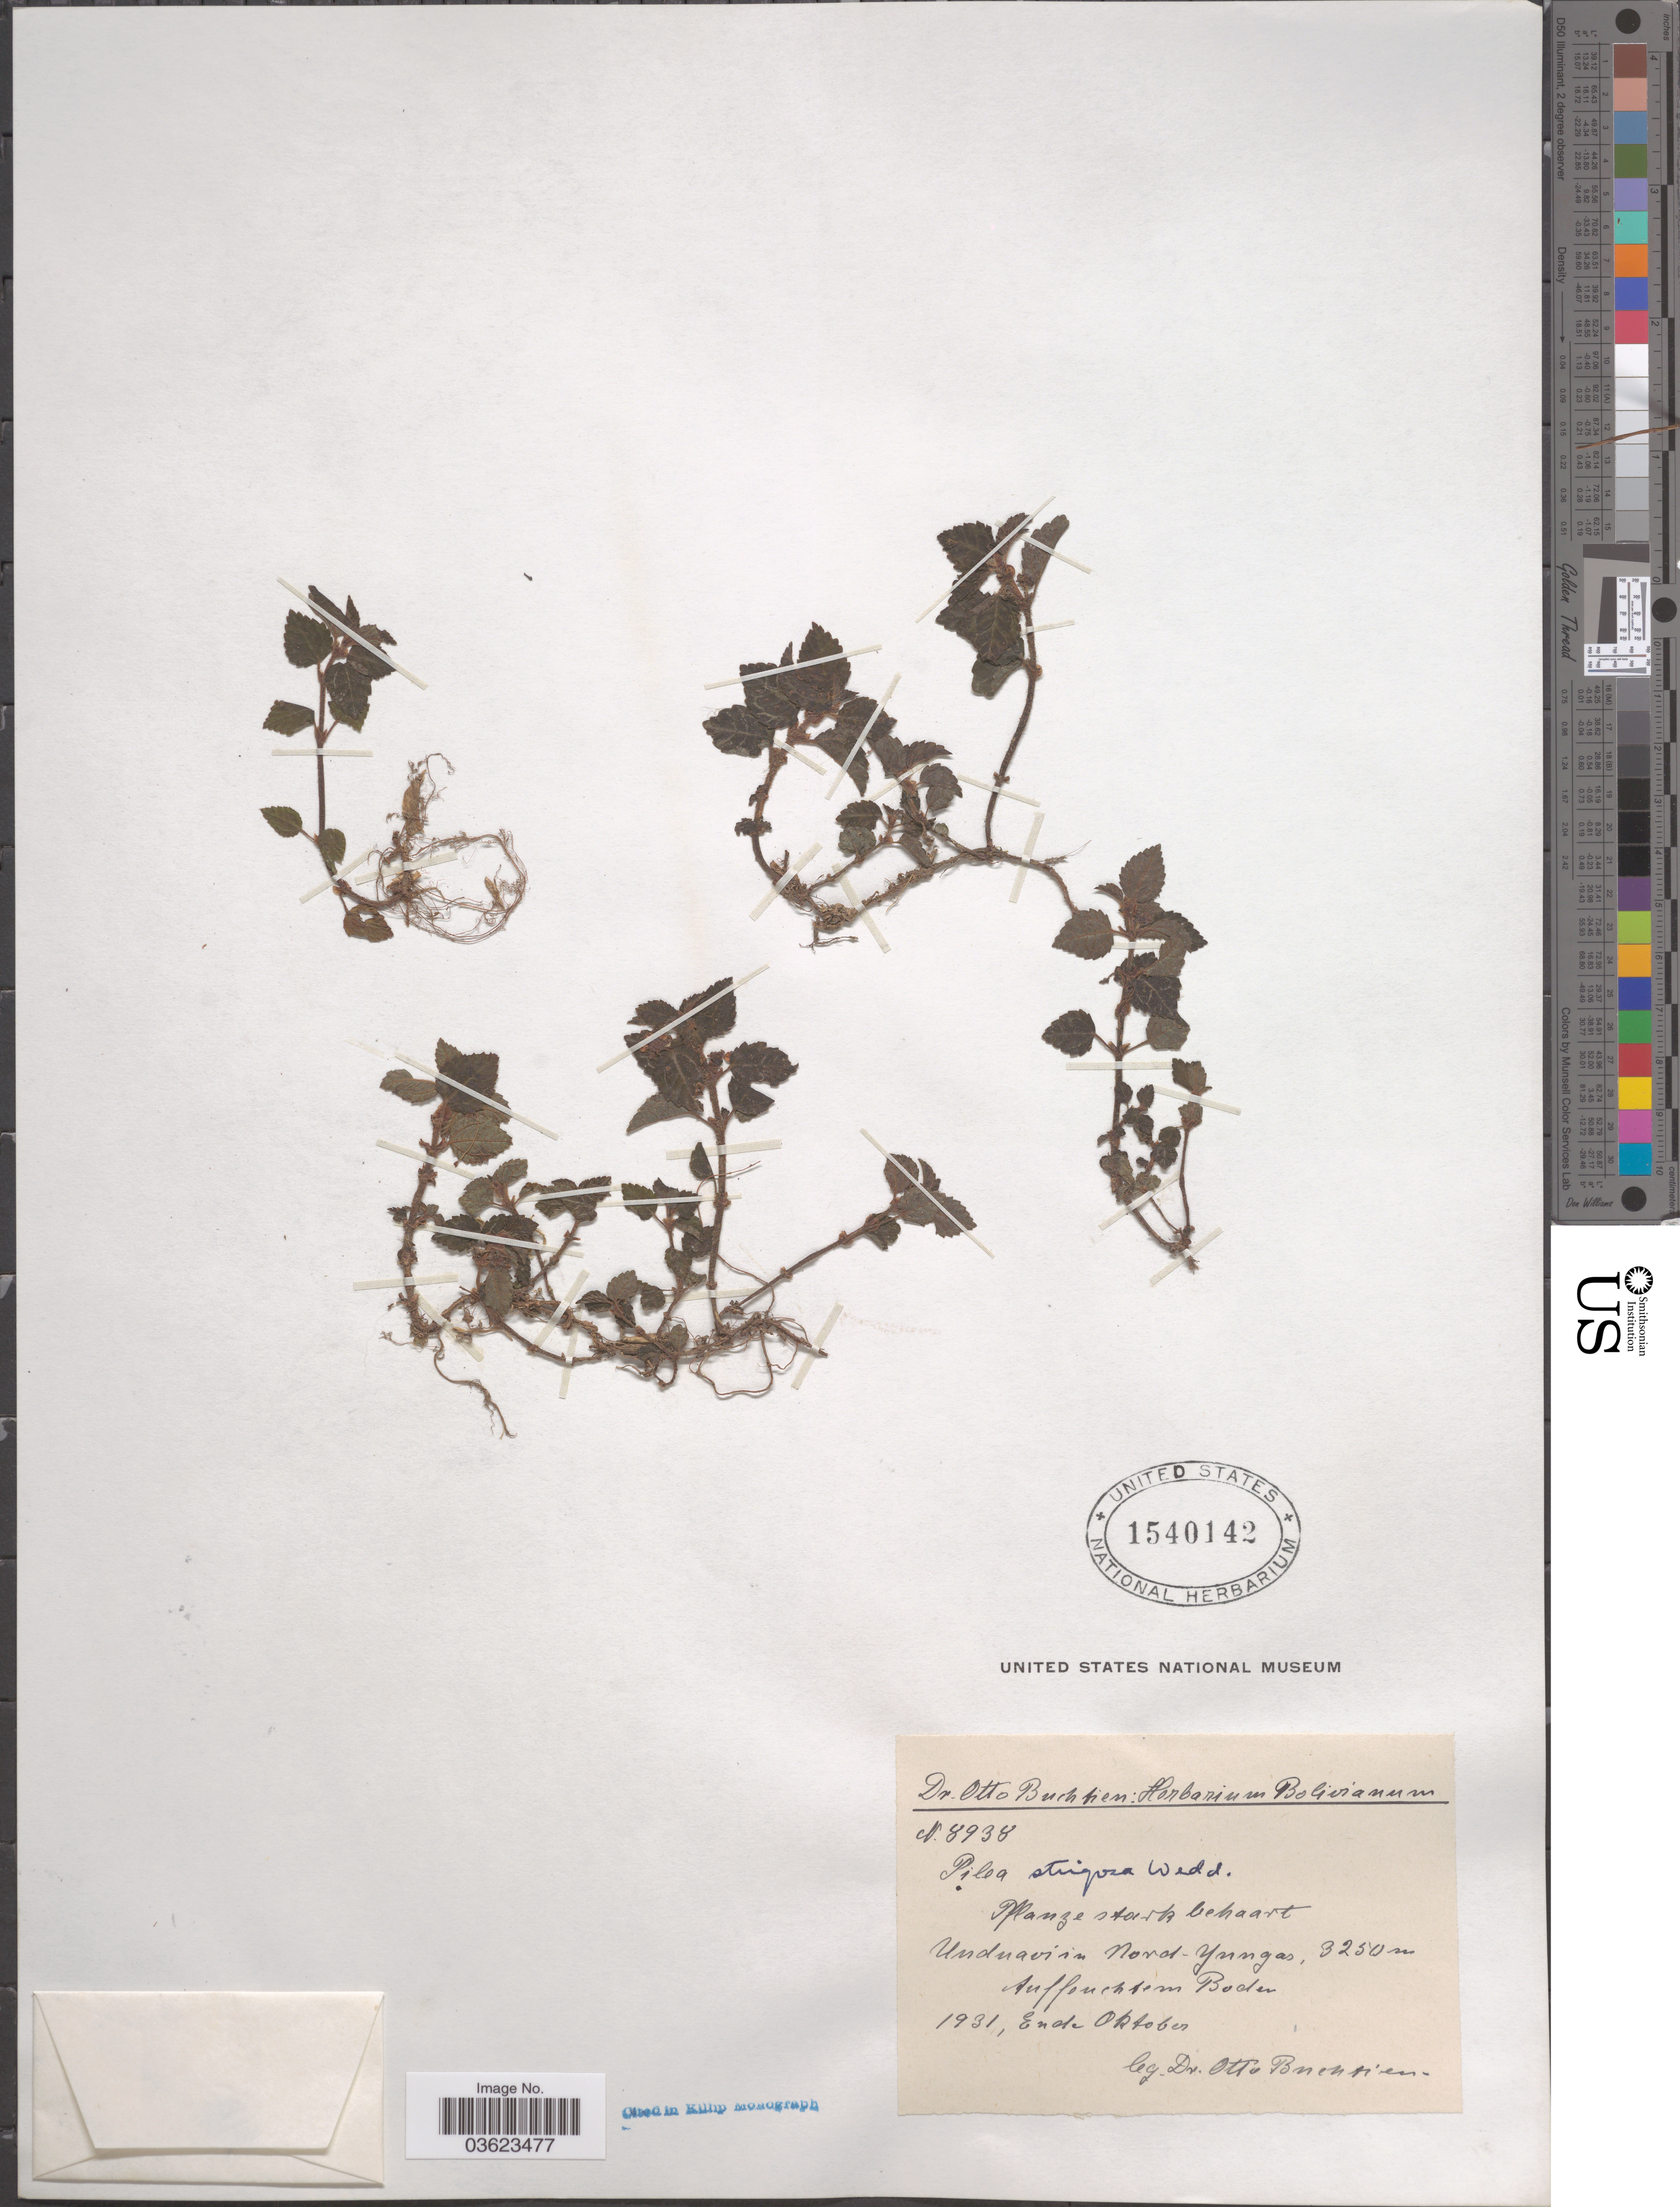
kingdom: Plantae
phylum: Tracheophyta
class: Magnoliopsida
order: Rosales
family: Urticaceae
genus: Pilea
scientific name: Pilea strigosa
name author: Wedd.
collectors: O. Buchtien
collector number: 8938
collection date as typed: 1931, Ende Oktober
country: Bolivia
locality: Unduavi in Nord-Yungas, Auf feuchtem Boden.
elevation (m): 3250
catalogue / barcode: US 1540142